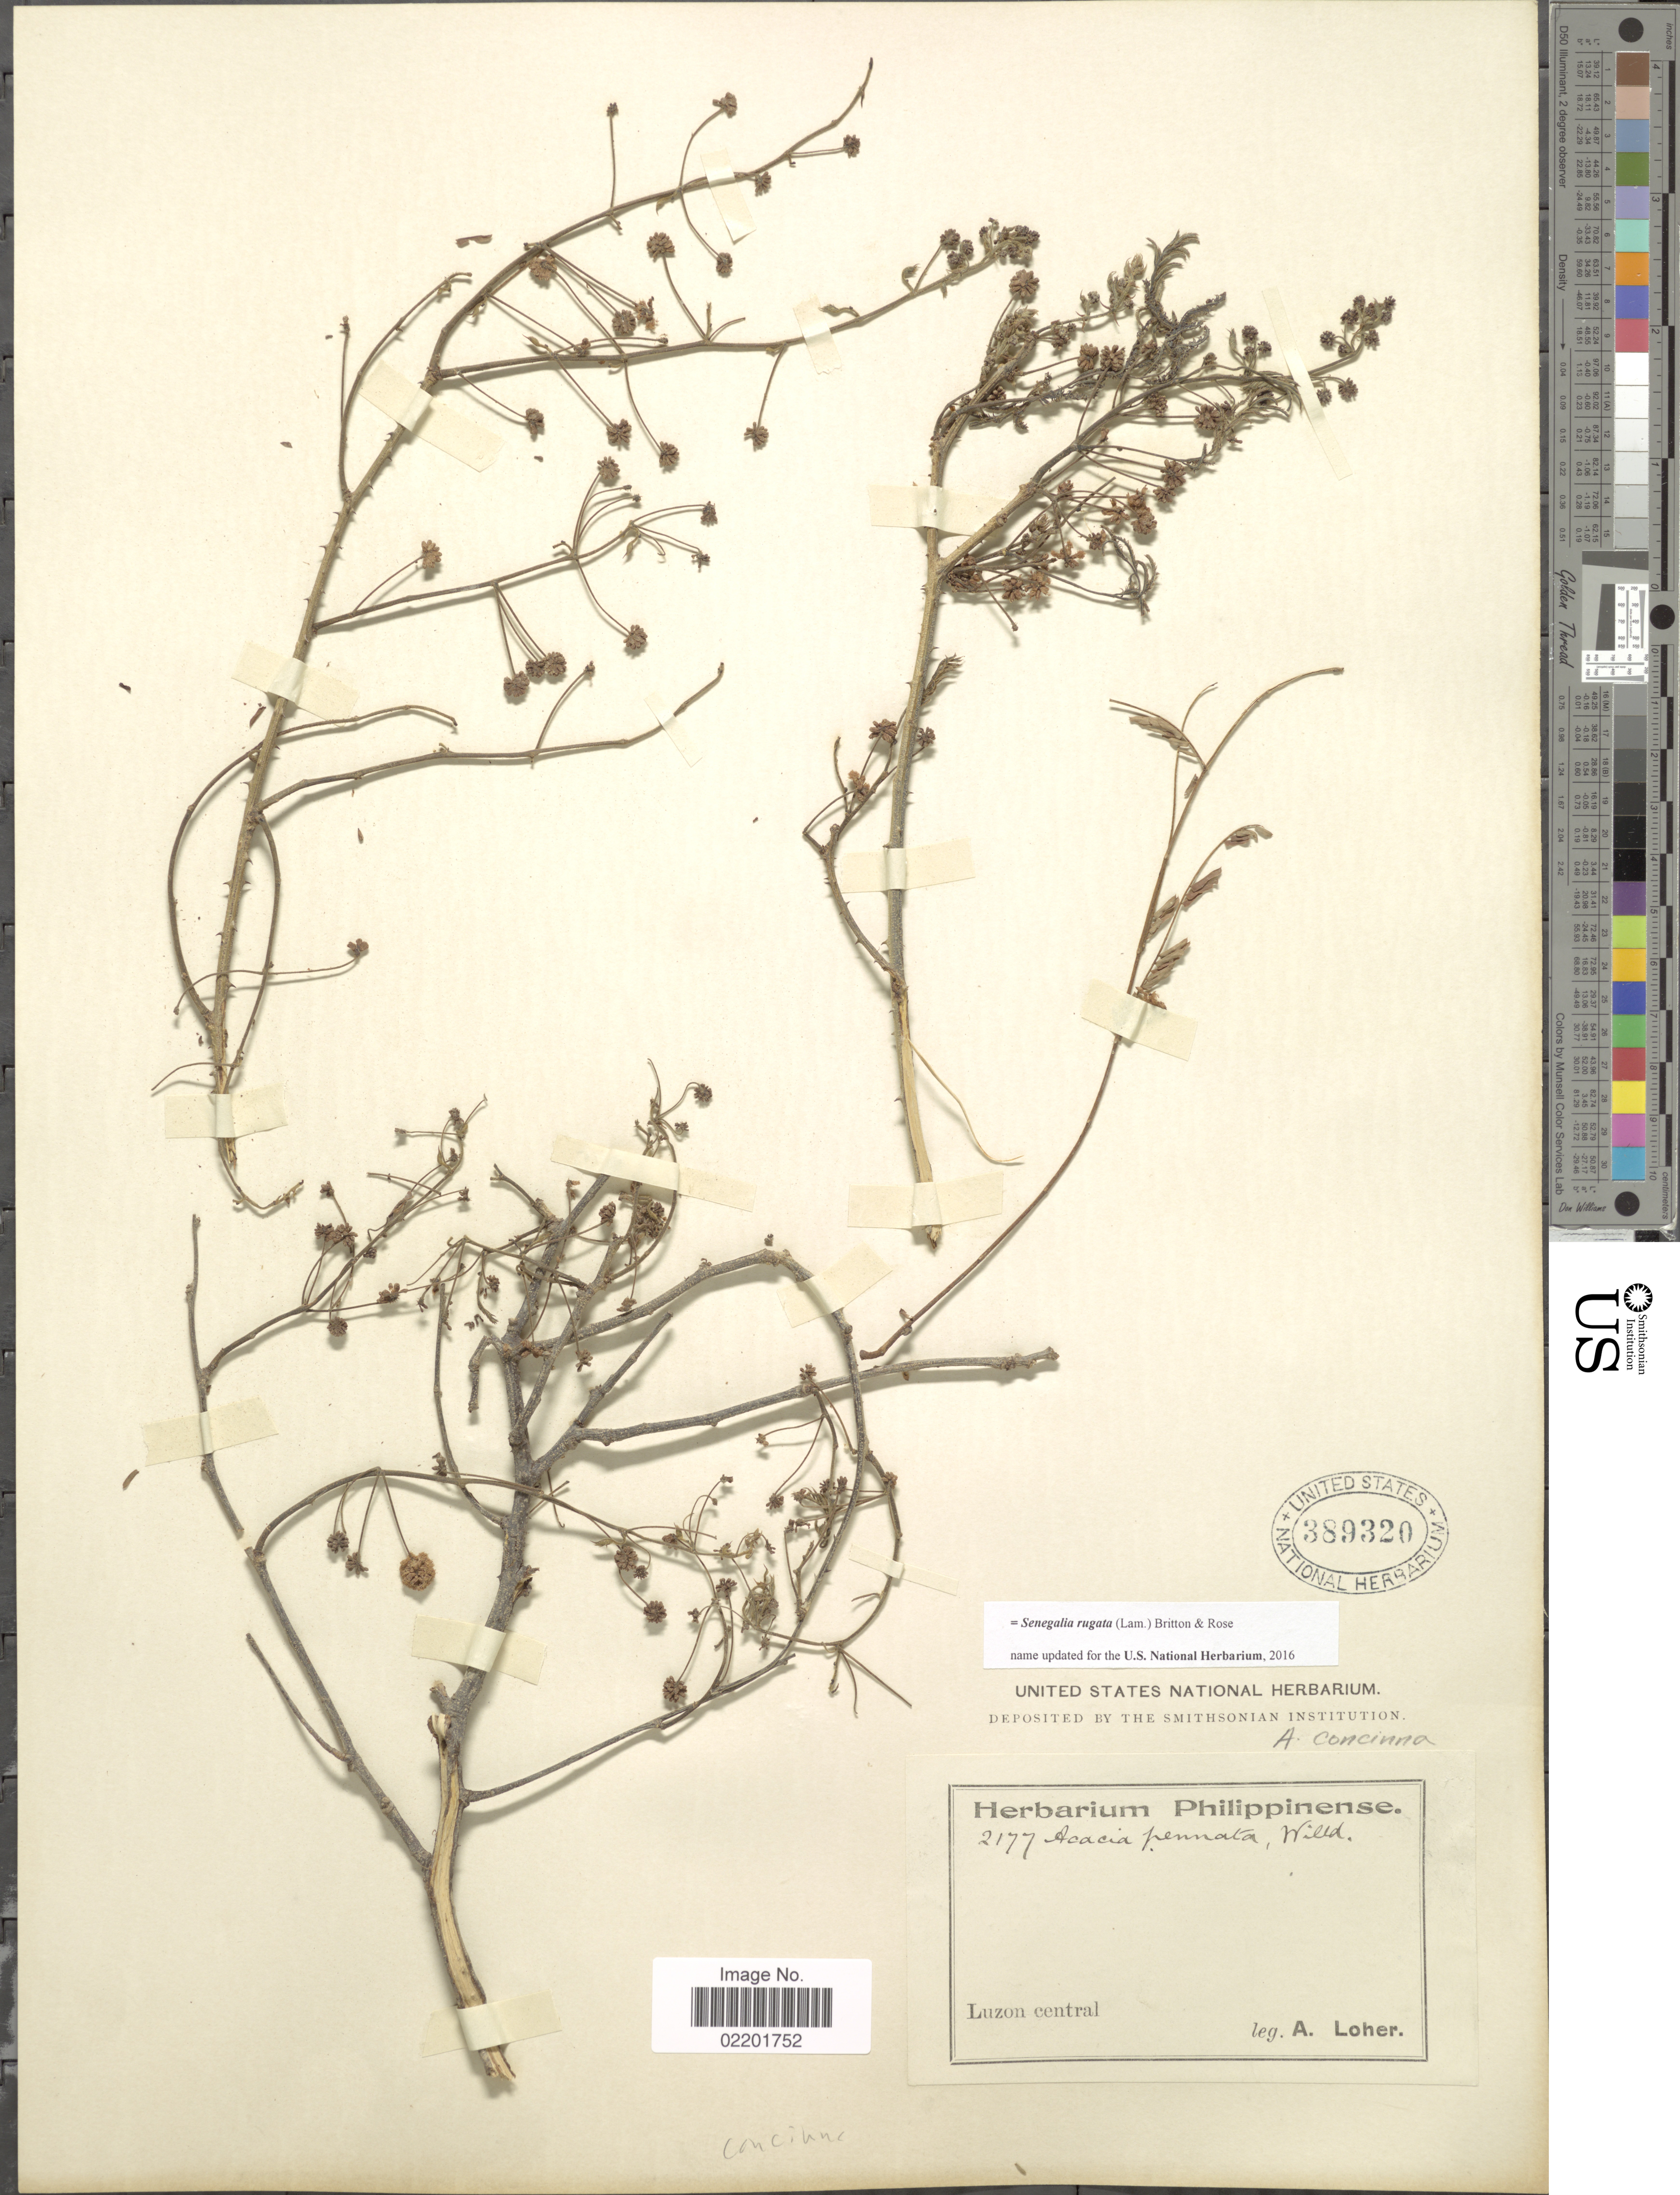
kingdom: Plantae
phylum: Tracheophyta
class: Magnoliopsida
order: Fabales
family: Fabaceae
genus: Senegalia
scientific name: Senegalia rugata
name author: (Lam.) Britton & Rose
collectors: A. Loher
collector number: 2177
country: Philippines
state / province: Central Luzon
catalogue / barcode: US 289320